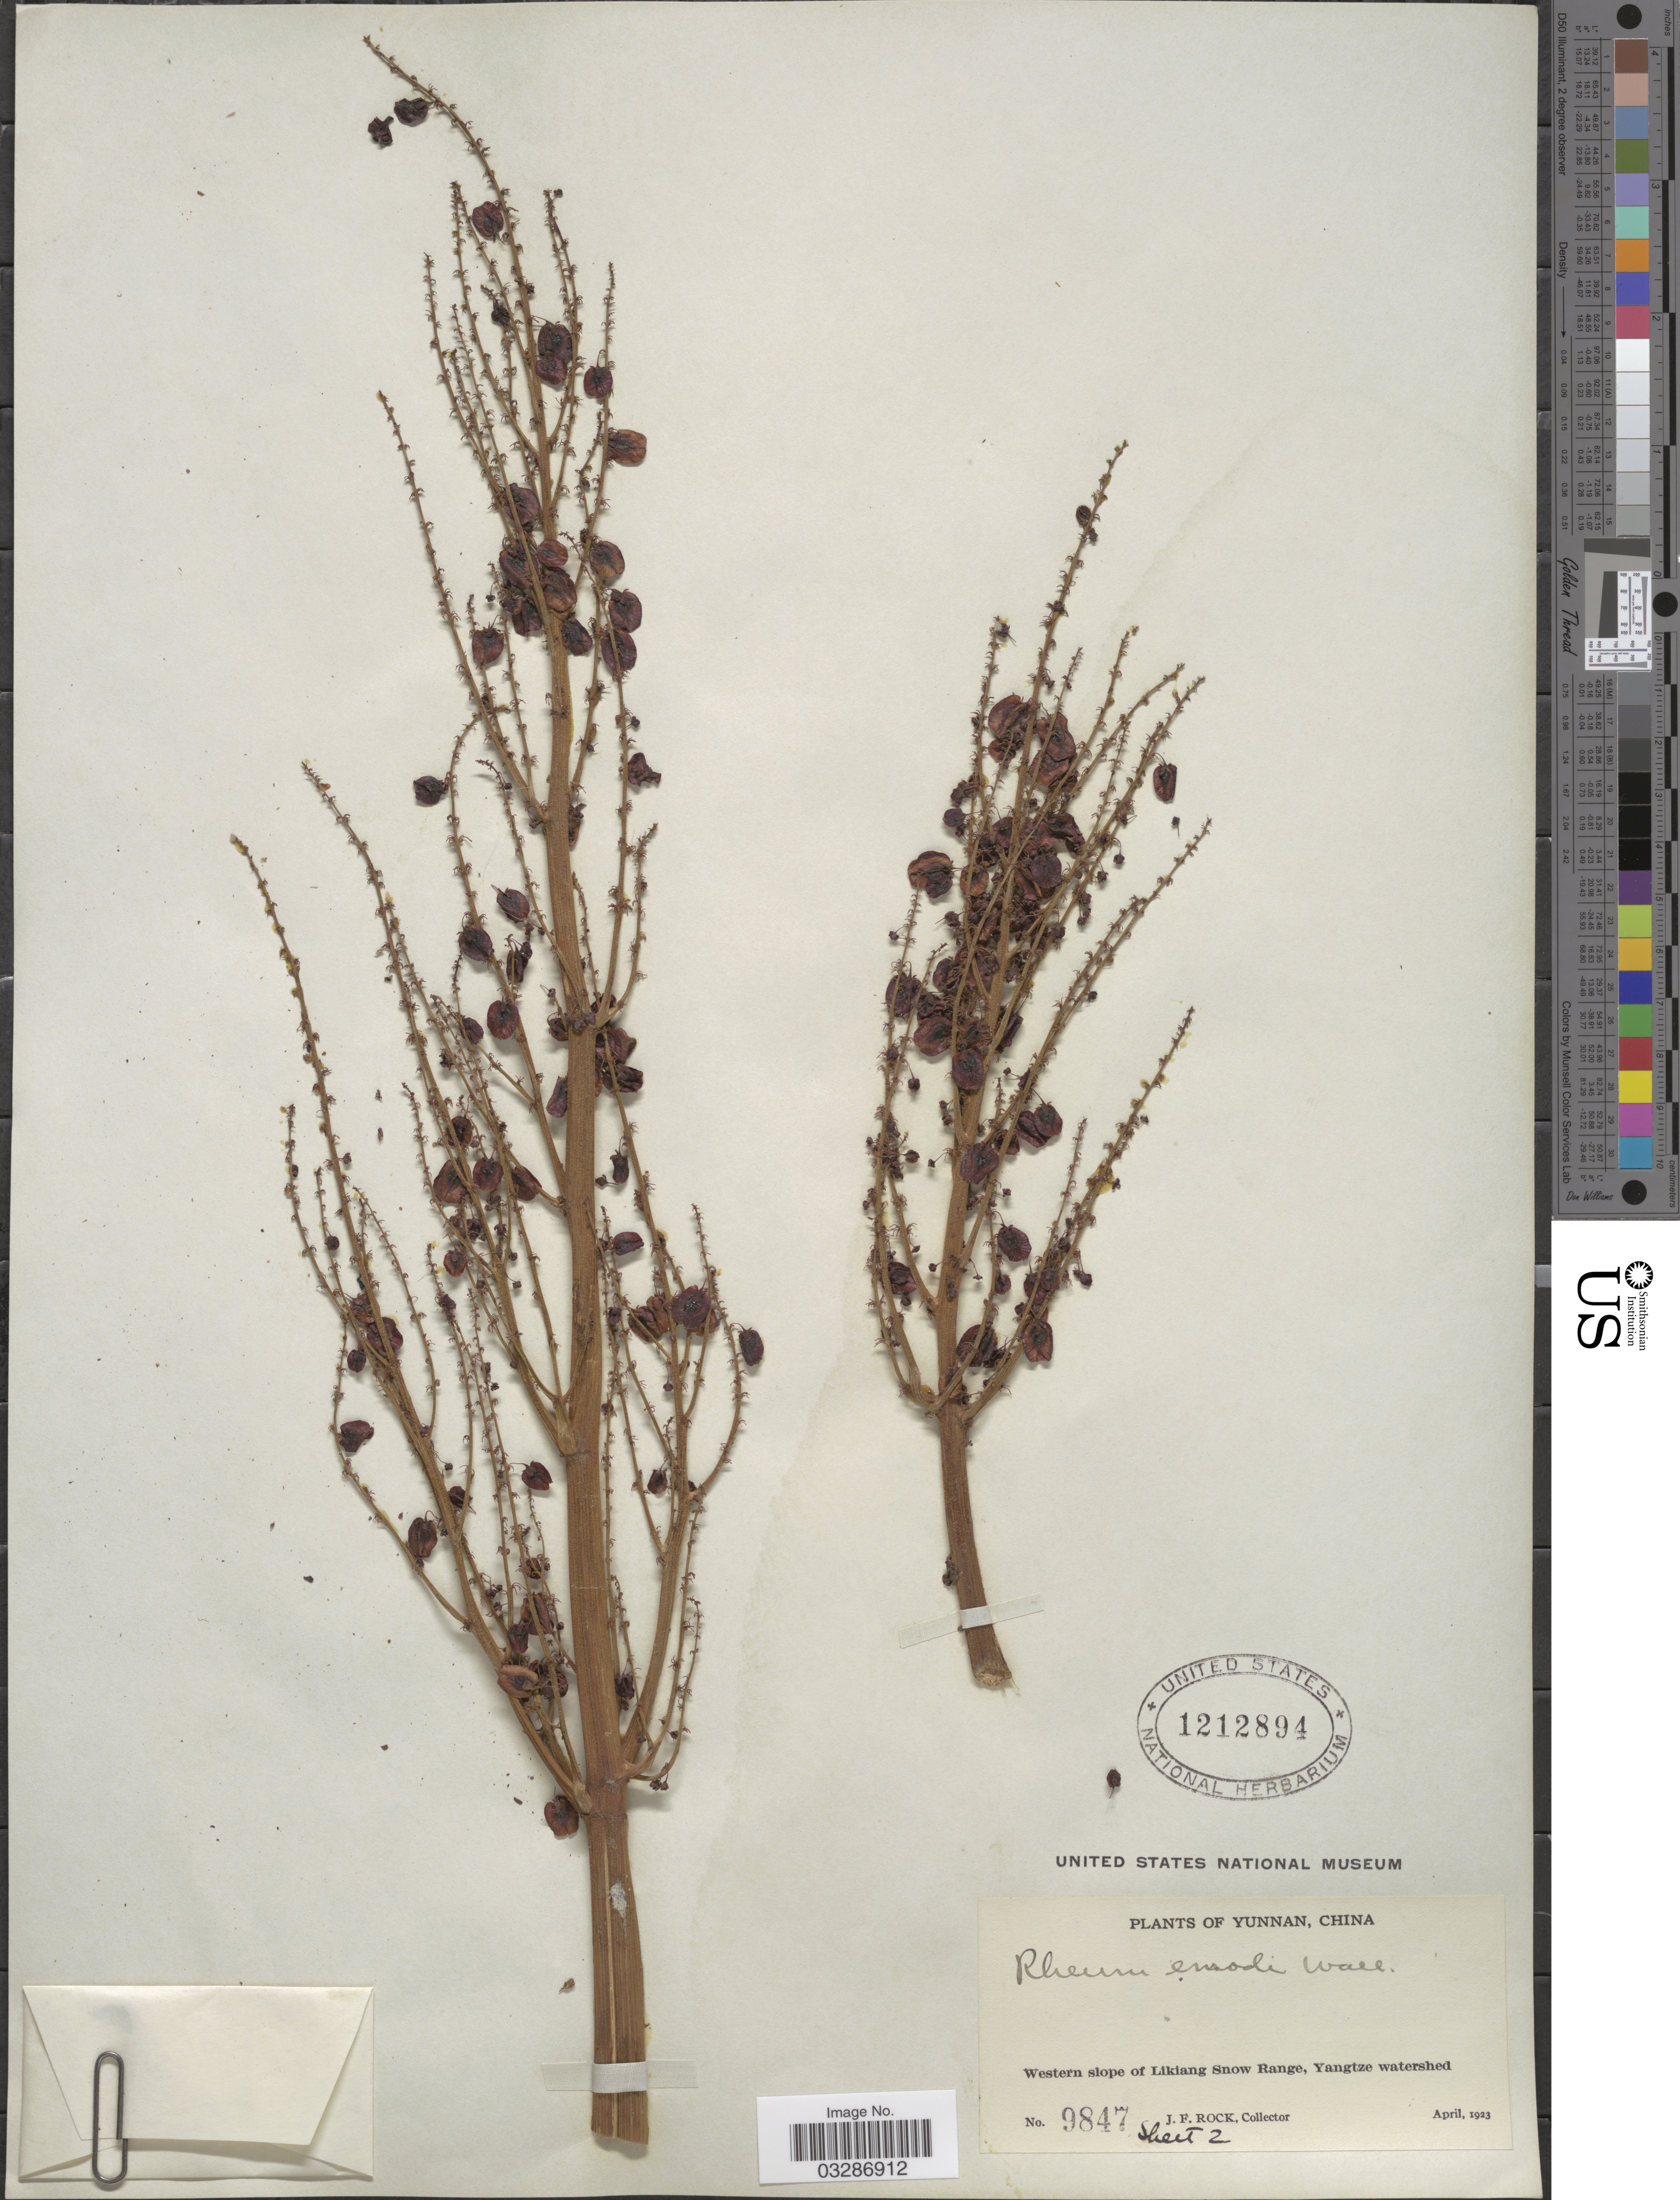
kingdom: Plantae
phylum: Tracheophyta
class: Magnoliopsida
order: Caryophyllales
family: Polygonaceae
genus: Rheum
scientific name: Rheum emodi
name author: Wall.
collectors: J. Rock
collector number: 9847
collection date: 1923-04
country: China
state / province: Yunnan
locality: Western slope of Likiang Snow Range, Yangtze watershed.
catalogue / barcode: US 1212894